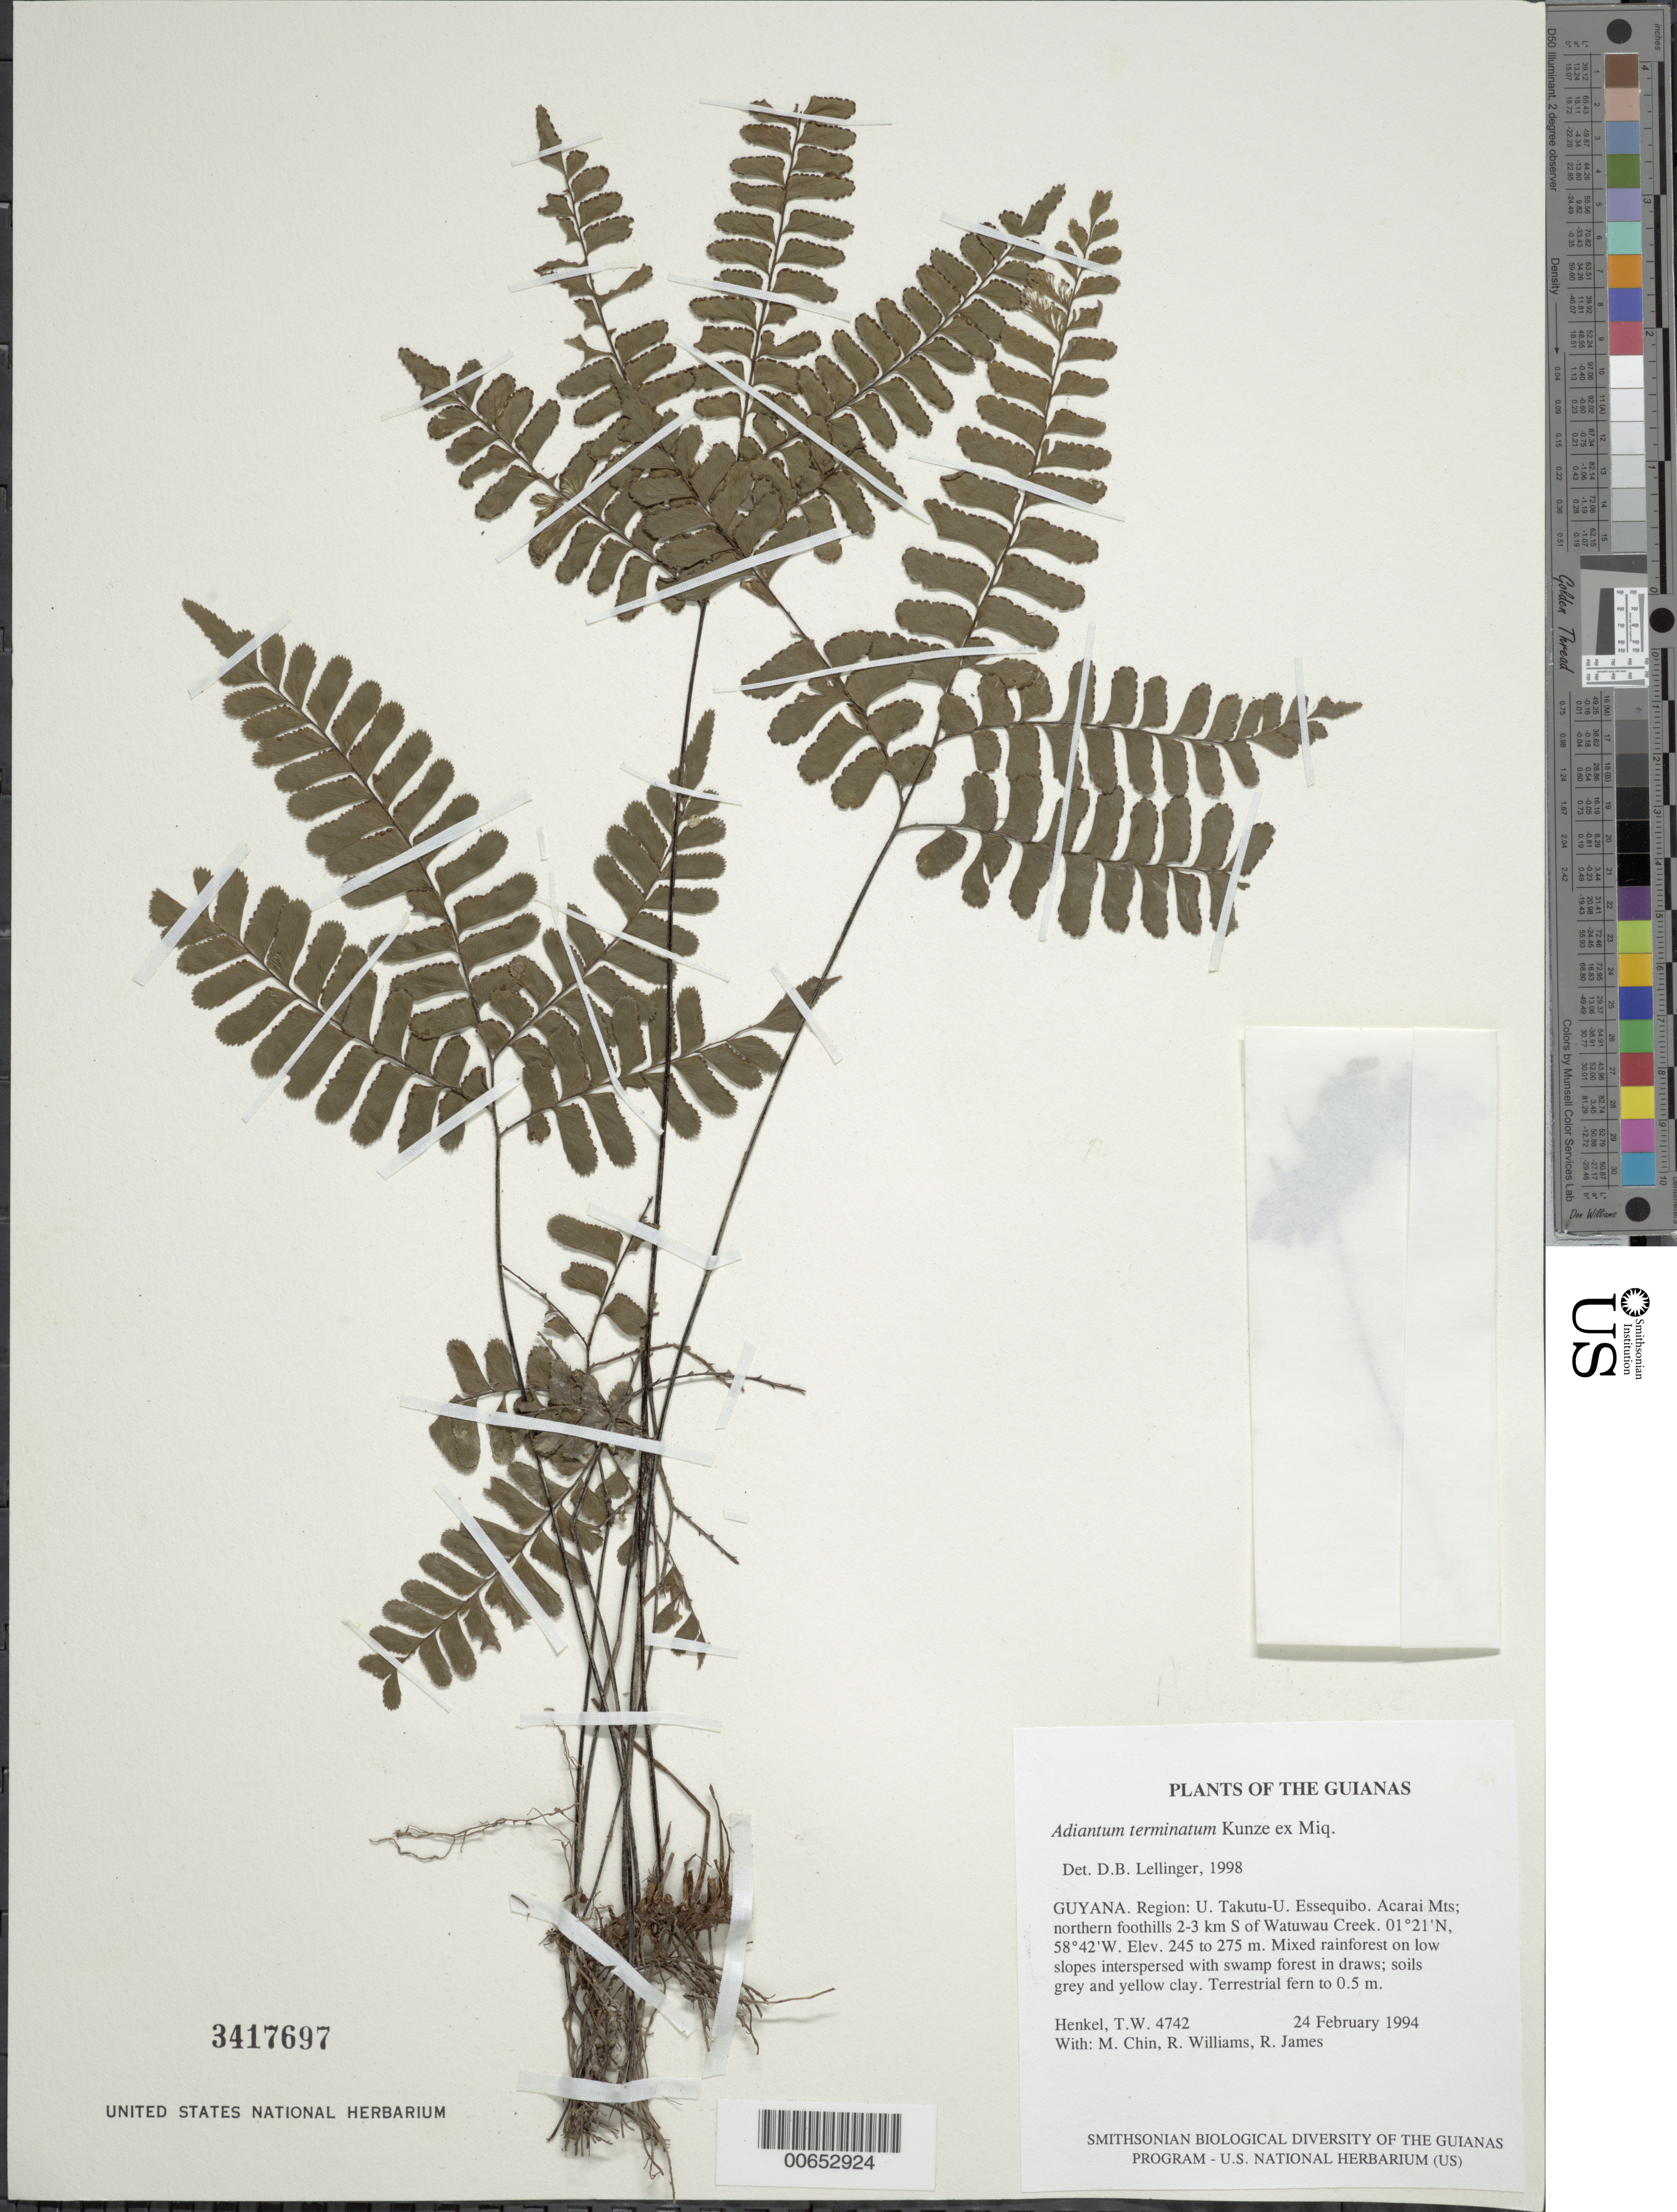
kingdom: Plantae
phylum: Tracheophyta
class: Polypodiopsida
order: Polypodiales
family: Pteridaceae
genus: Adiantum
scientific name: Adiantum terminatum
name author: Kunze ex Miq.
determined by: Lellinger, David B., (BOT), Smithsonian Institution - National Museum of Natural History (UNITED STATES)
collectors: T. Henkel, M. Chin, R. Williams & R. James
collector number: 4742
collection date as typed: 24 February 1994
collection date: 1994-02-24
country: Guyana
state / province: U. Takutu-U. Essequibo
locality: Acarai Mts; northern foothills 2-3 km S of Watuwau Creek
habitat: Mixed rainforest on low slopes interspersed with swamp forest in draws; soils grey and yellow clay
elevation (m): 245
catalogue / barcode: US 3417697